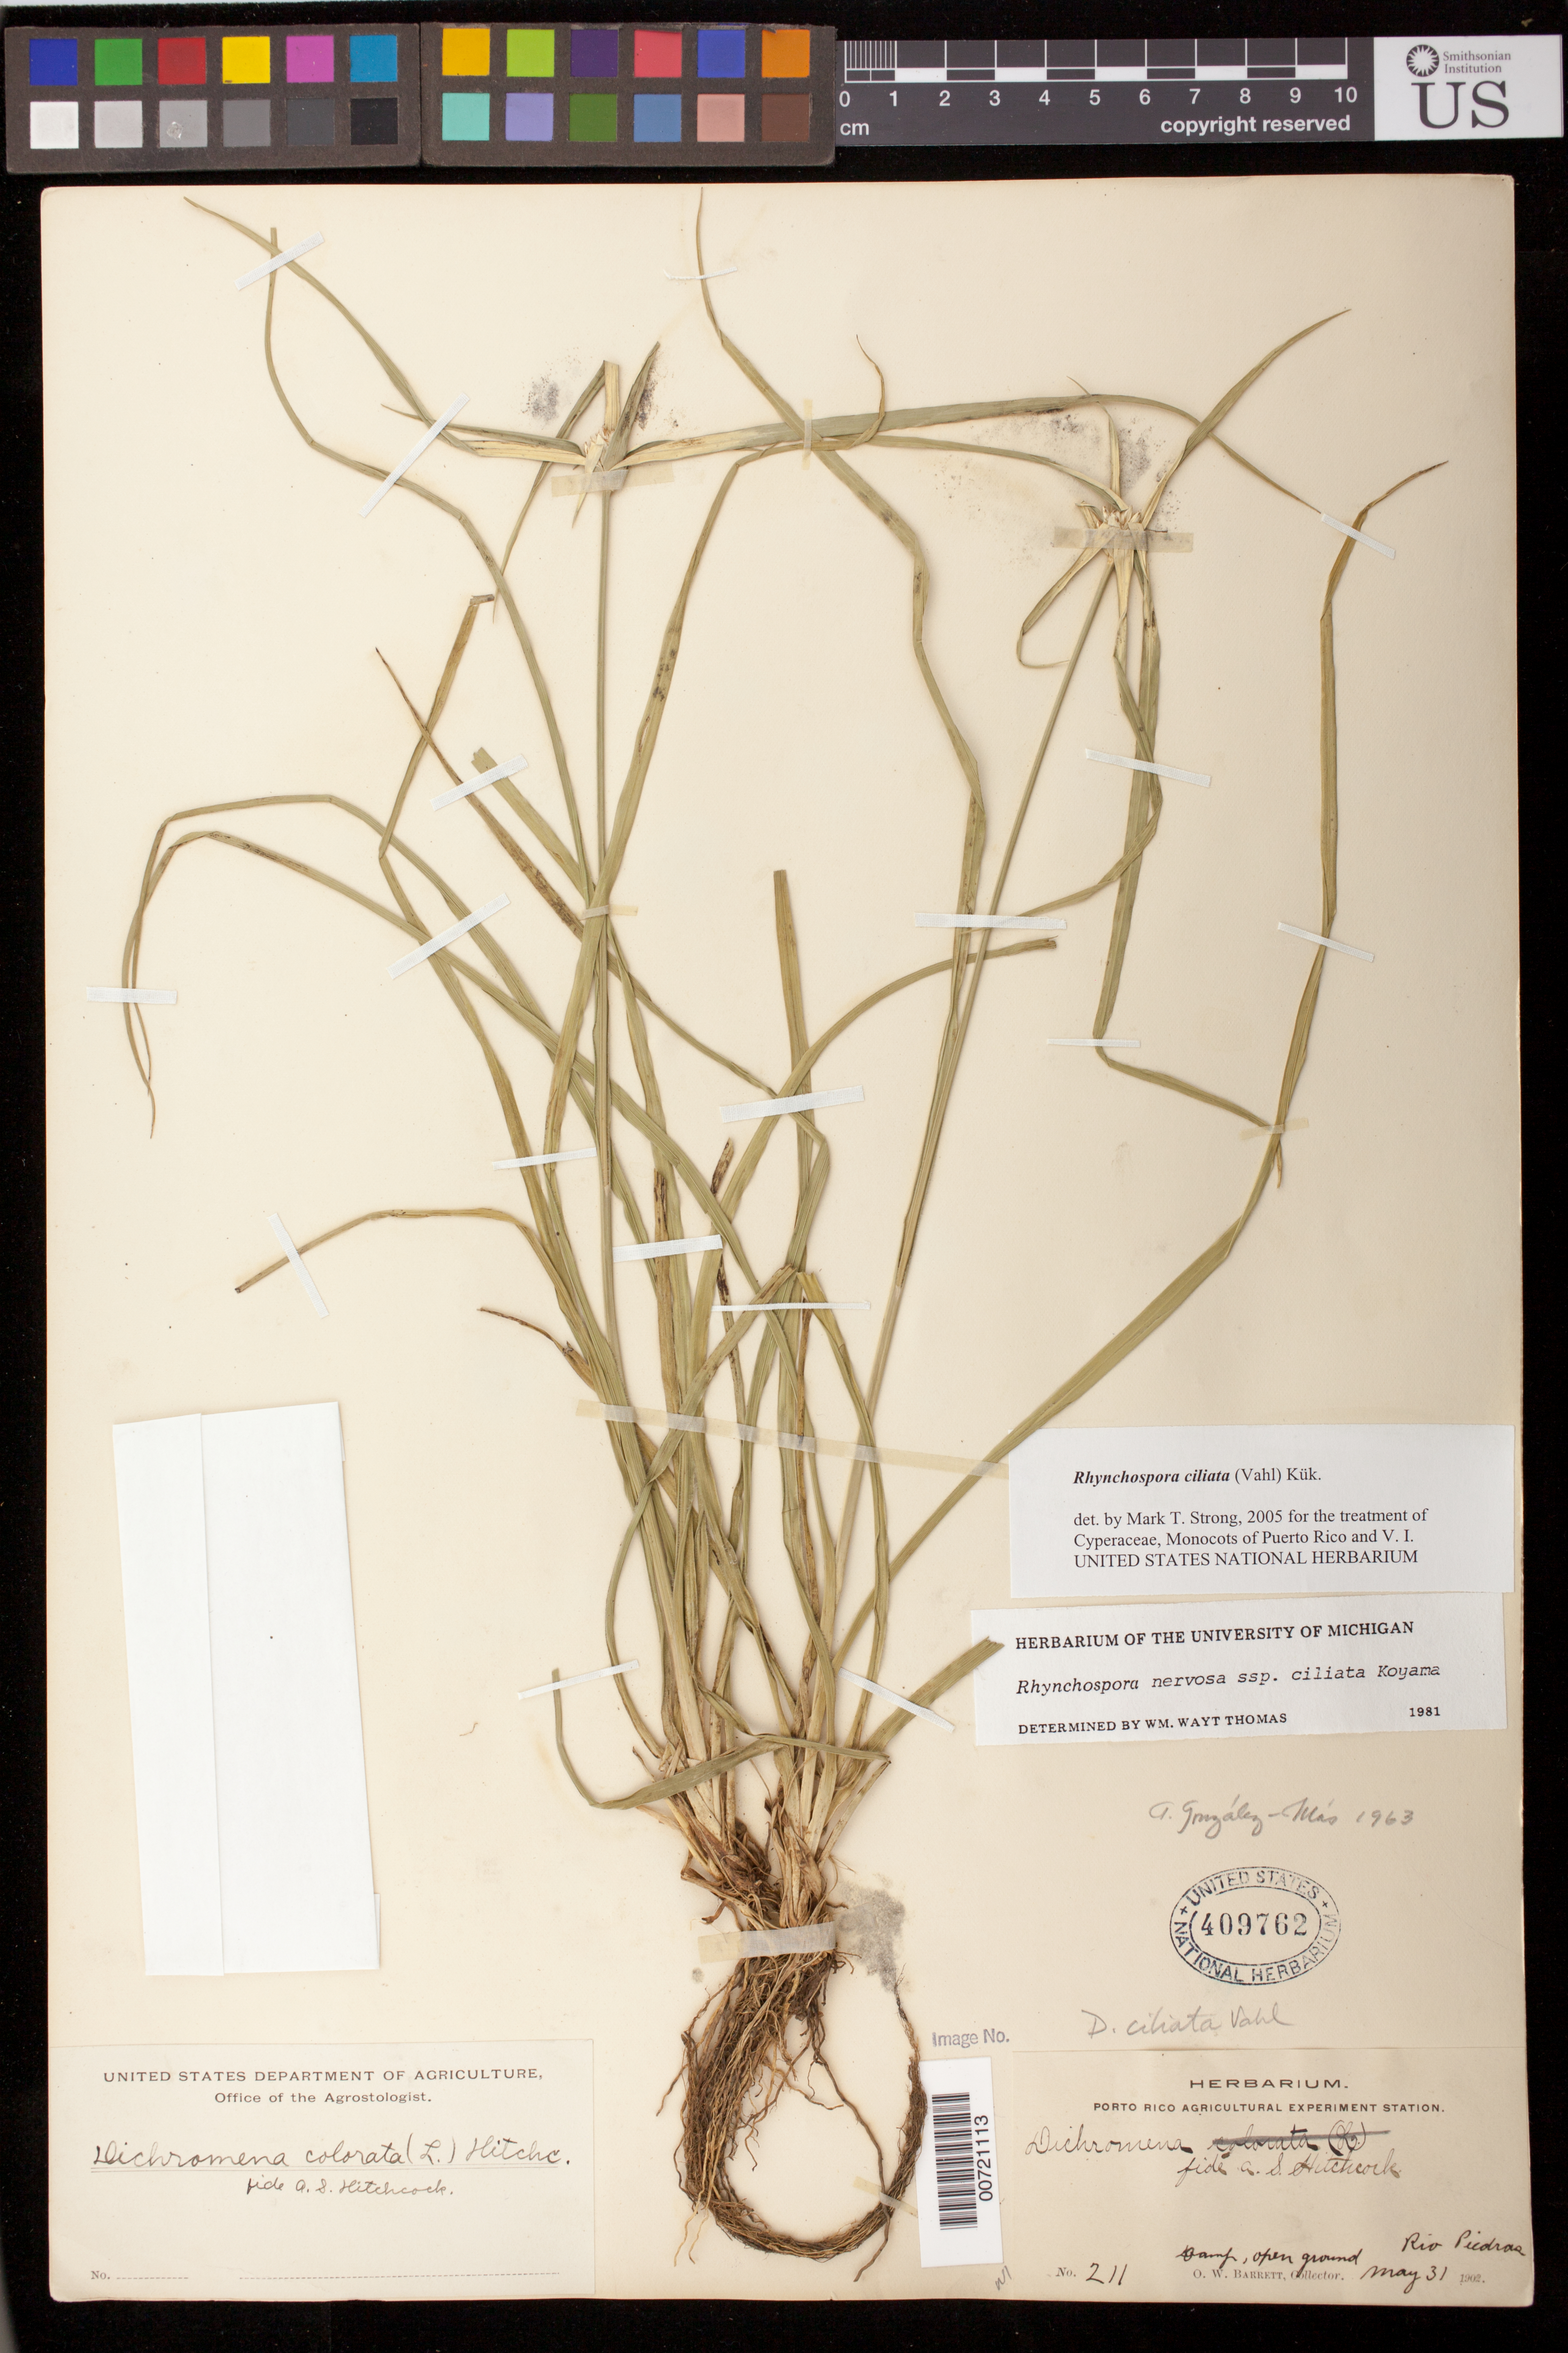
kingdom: Plantae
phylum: Tracheophyta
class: Liliopsida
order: Poales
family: Cyperaceae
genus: Rhynchospora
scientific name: Rhynchospora ciliata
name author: (G. Mey.) Kük.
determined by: Strong, Mark T., (BOT), Smithsonian Institution - National Museum of Natural History (UNITED STATES)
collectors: O. Barrett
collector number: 211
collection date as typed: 31 May 1902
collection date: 1902-05-31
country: Puerto Rico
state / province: San Juan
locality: Rio Piedras.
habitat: Damp, open ground.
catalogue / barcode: US 409762